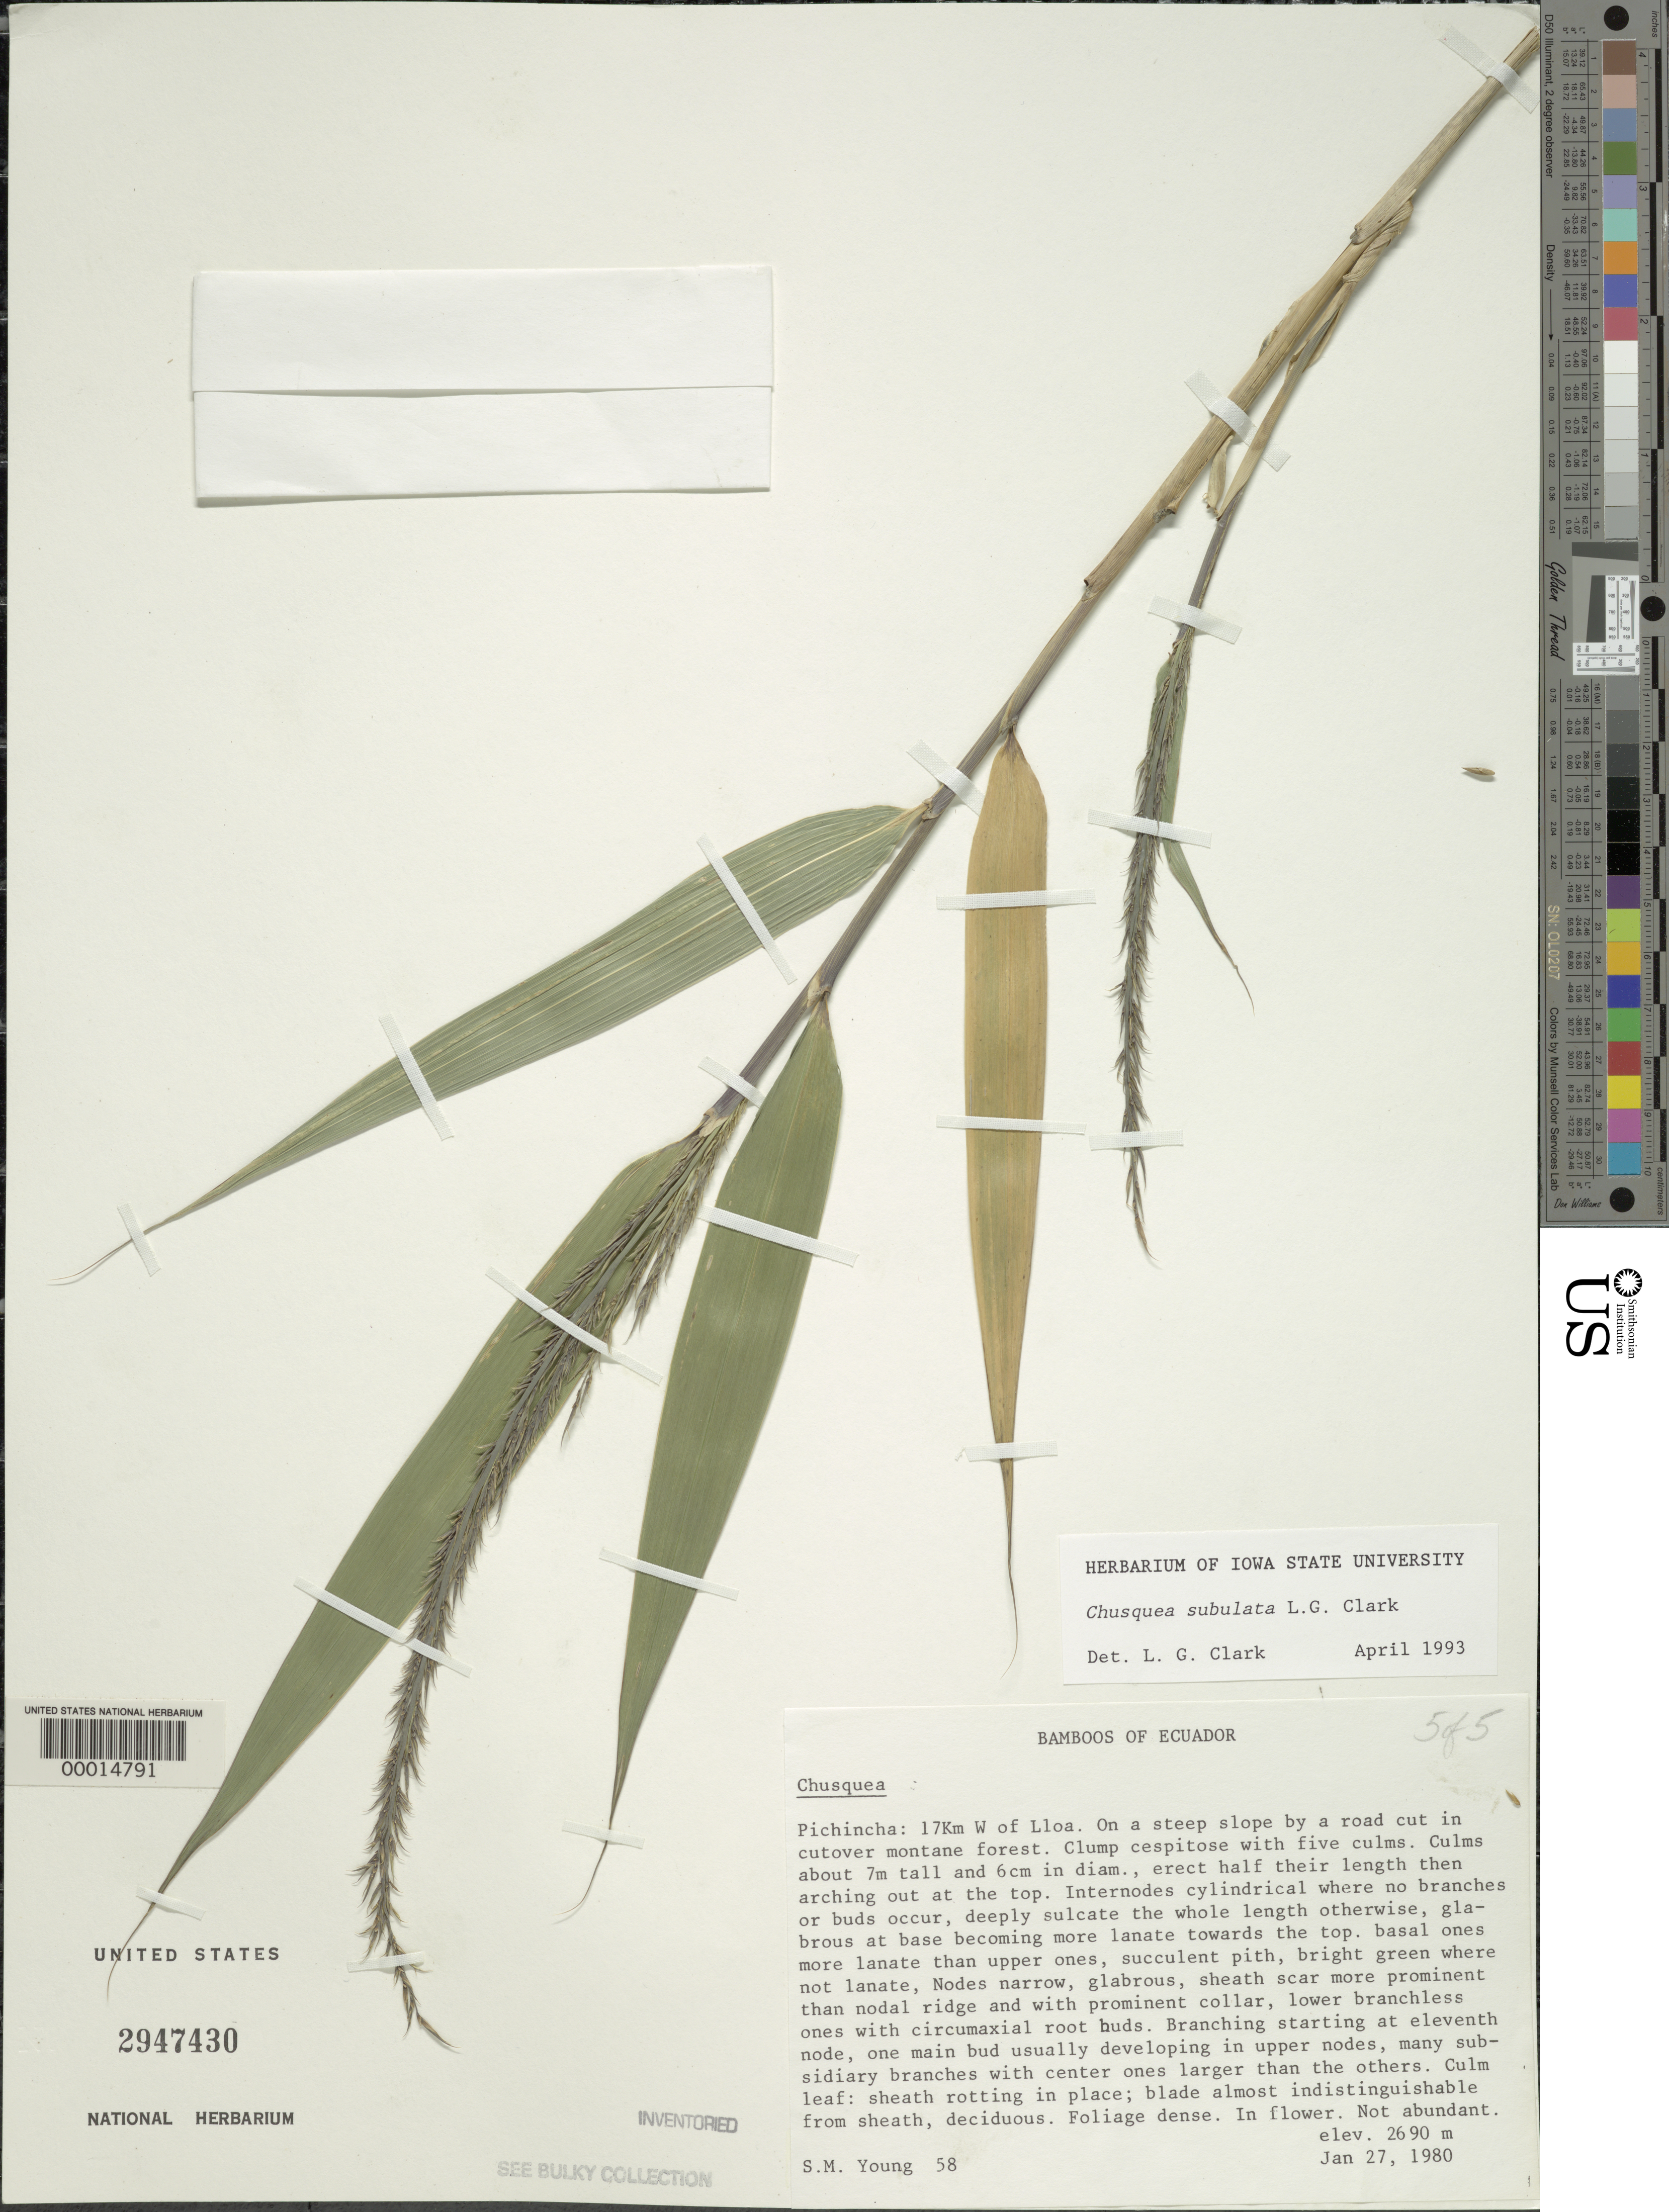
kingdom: Plantae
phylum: Tracheophyta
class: Liliopsida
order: Poales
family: Poaceae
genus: Chusquea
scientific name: Chusquea sp.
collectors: S. Young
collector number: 57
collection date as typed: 27 Jan 1980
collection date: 1980-01-27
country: Ecuador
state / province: Pichincha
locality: W of lloa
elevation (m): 2690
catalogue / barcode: US 2947430